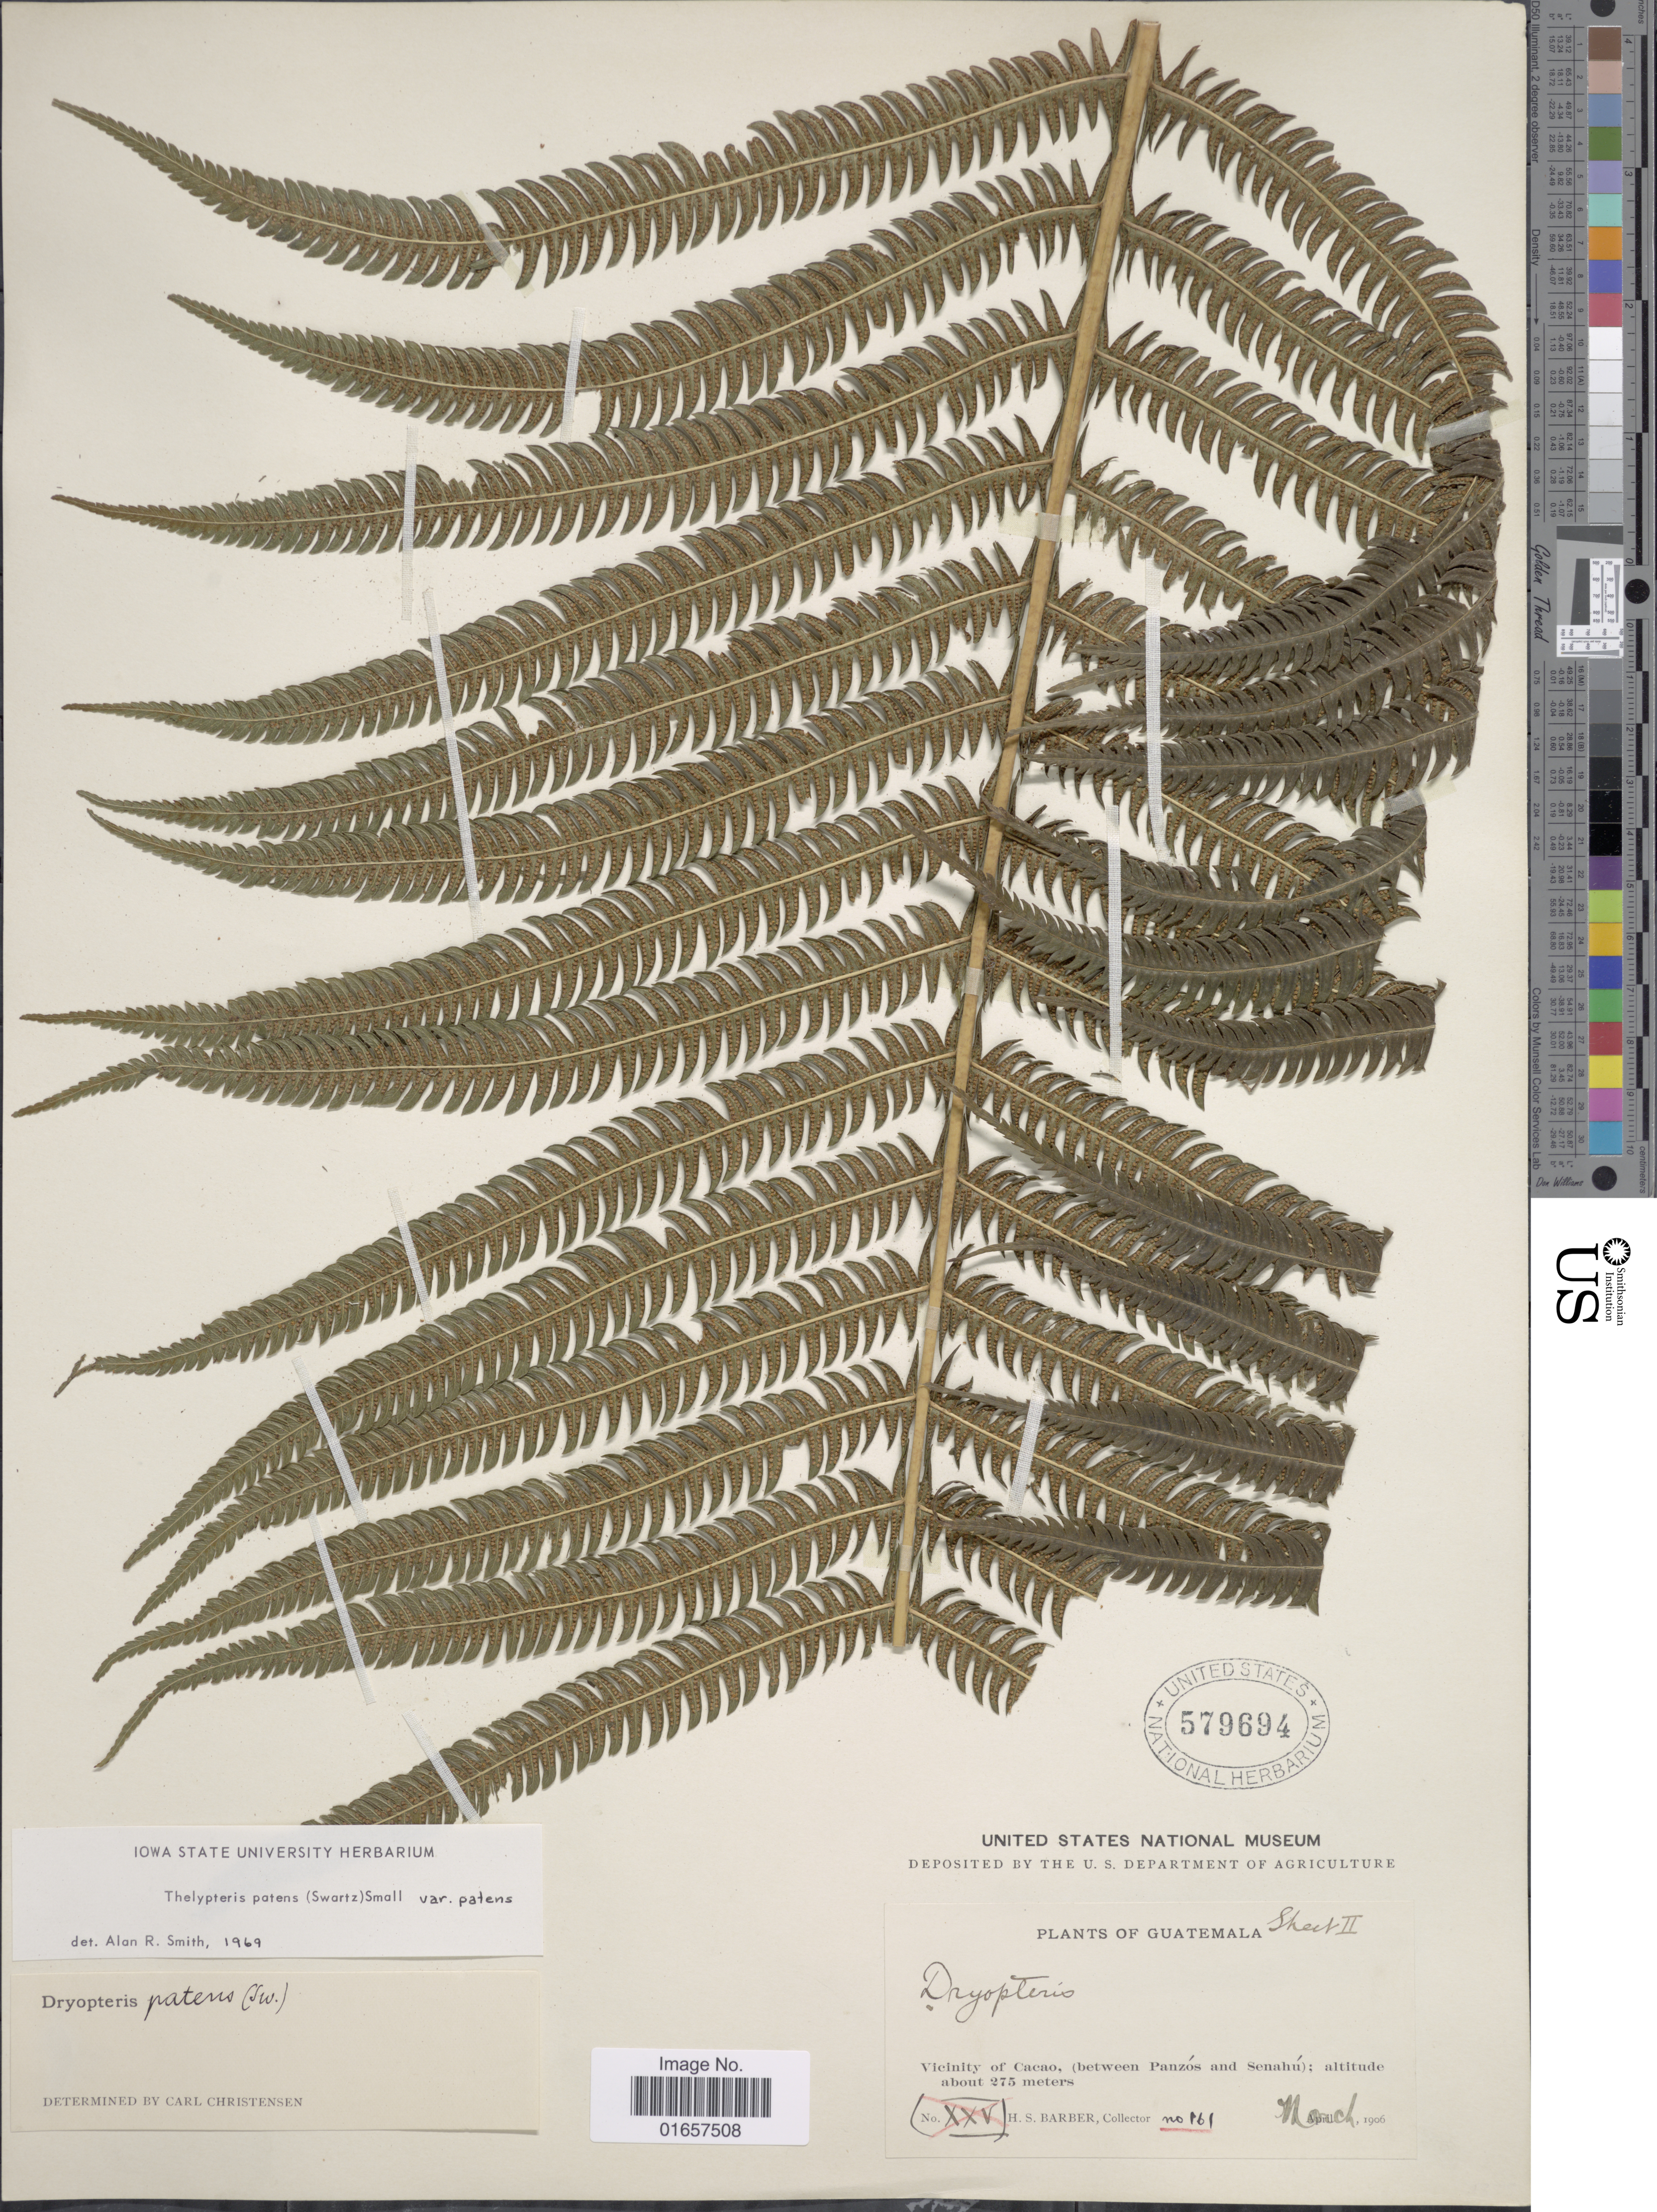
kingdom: Plantae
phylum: Tracheophyta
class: Polypodiopsida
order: Polypodiales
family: Thelypteridaceae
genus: Christella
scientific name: Christella patens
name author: (Sw.) Holttum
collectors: H. Barber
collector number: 161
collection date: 1906-03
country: Guatemala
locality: Guatemala, vicinity of Cacao, (between Panzós and Senahú).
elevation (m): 275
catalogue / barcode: US 579694